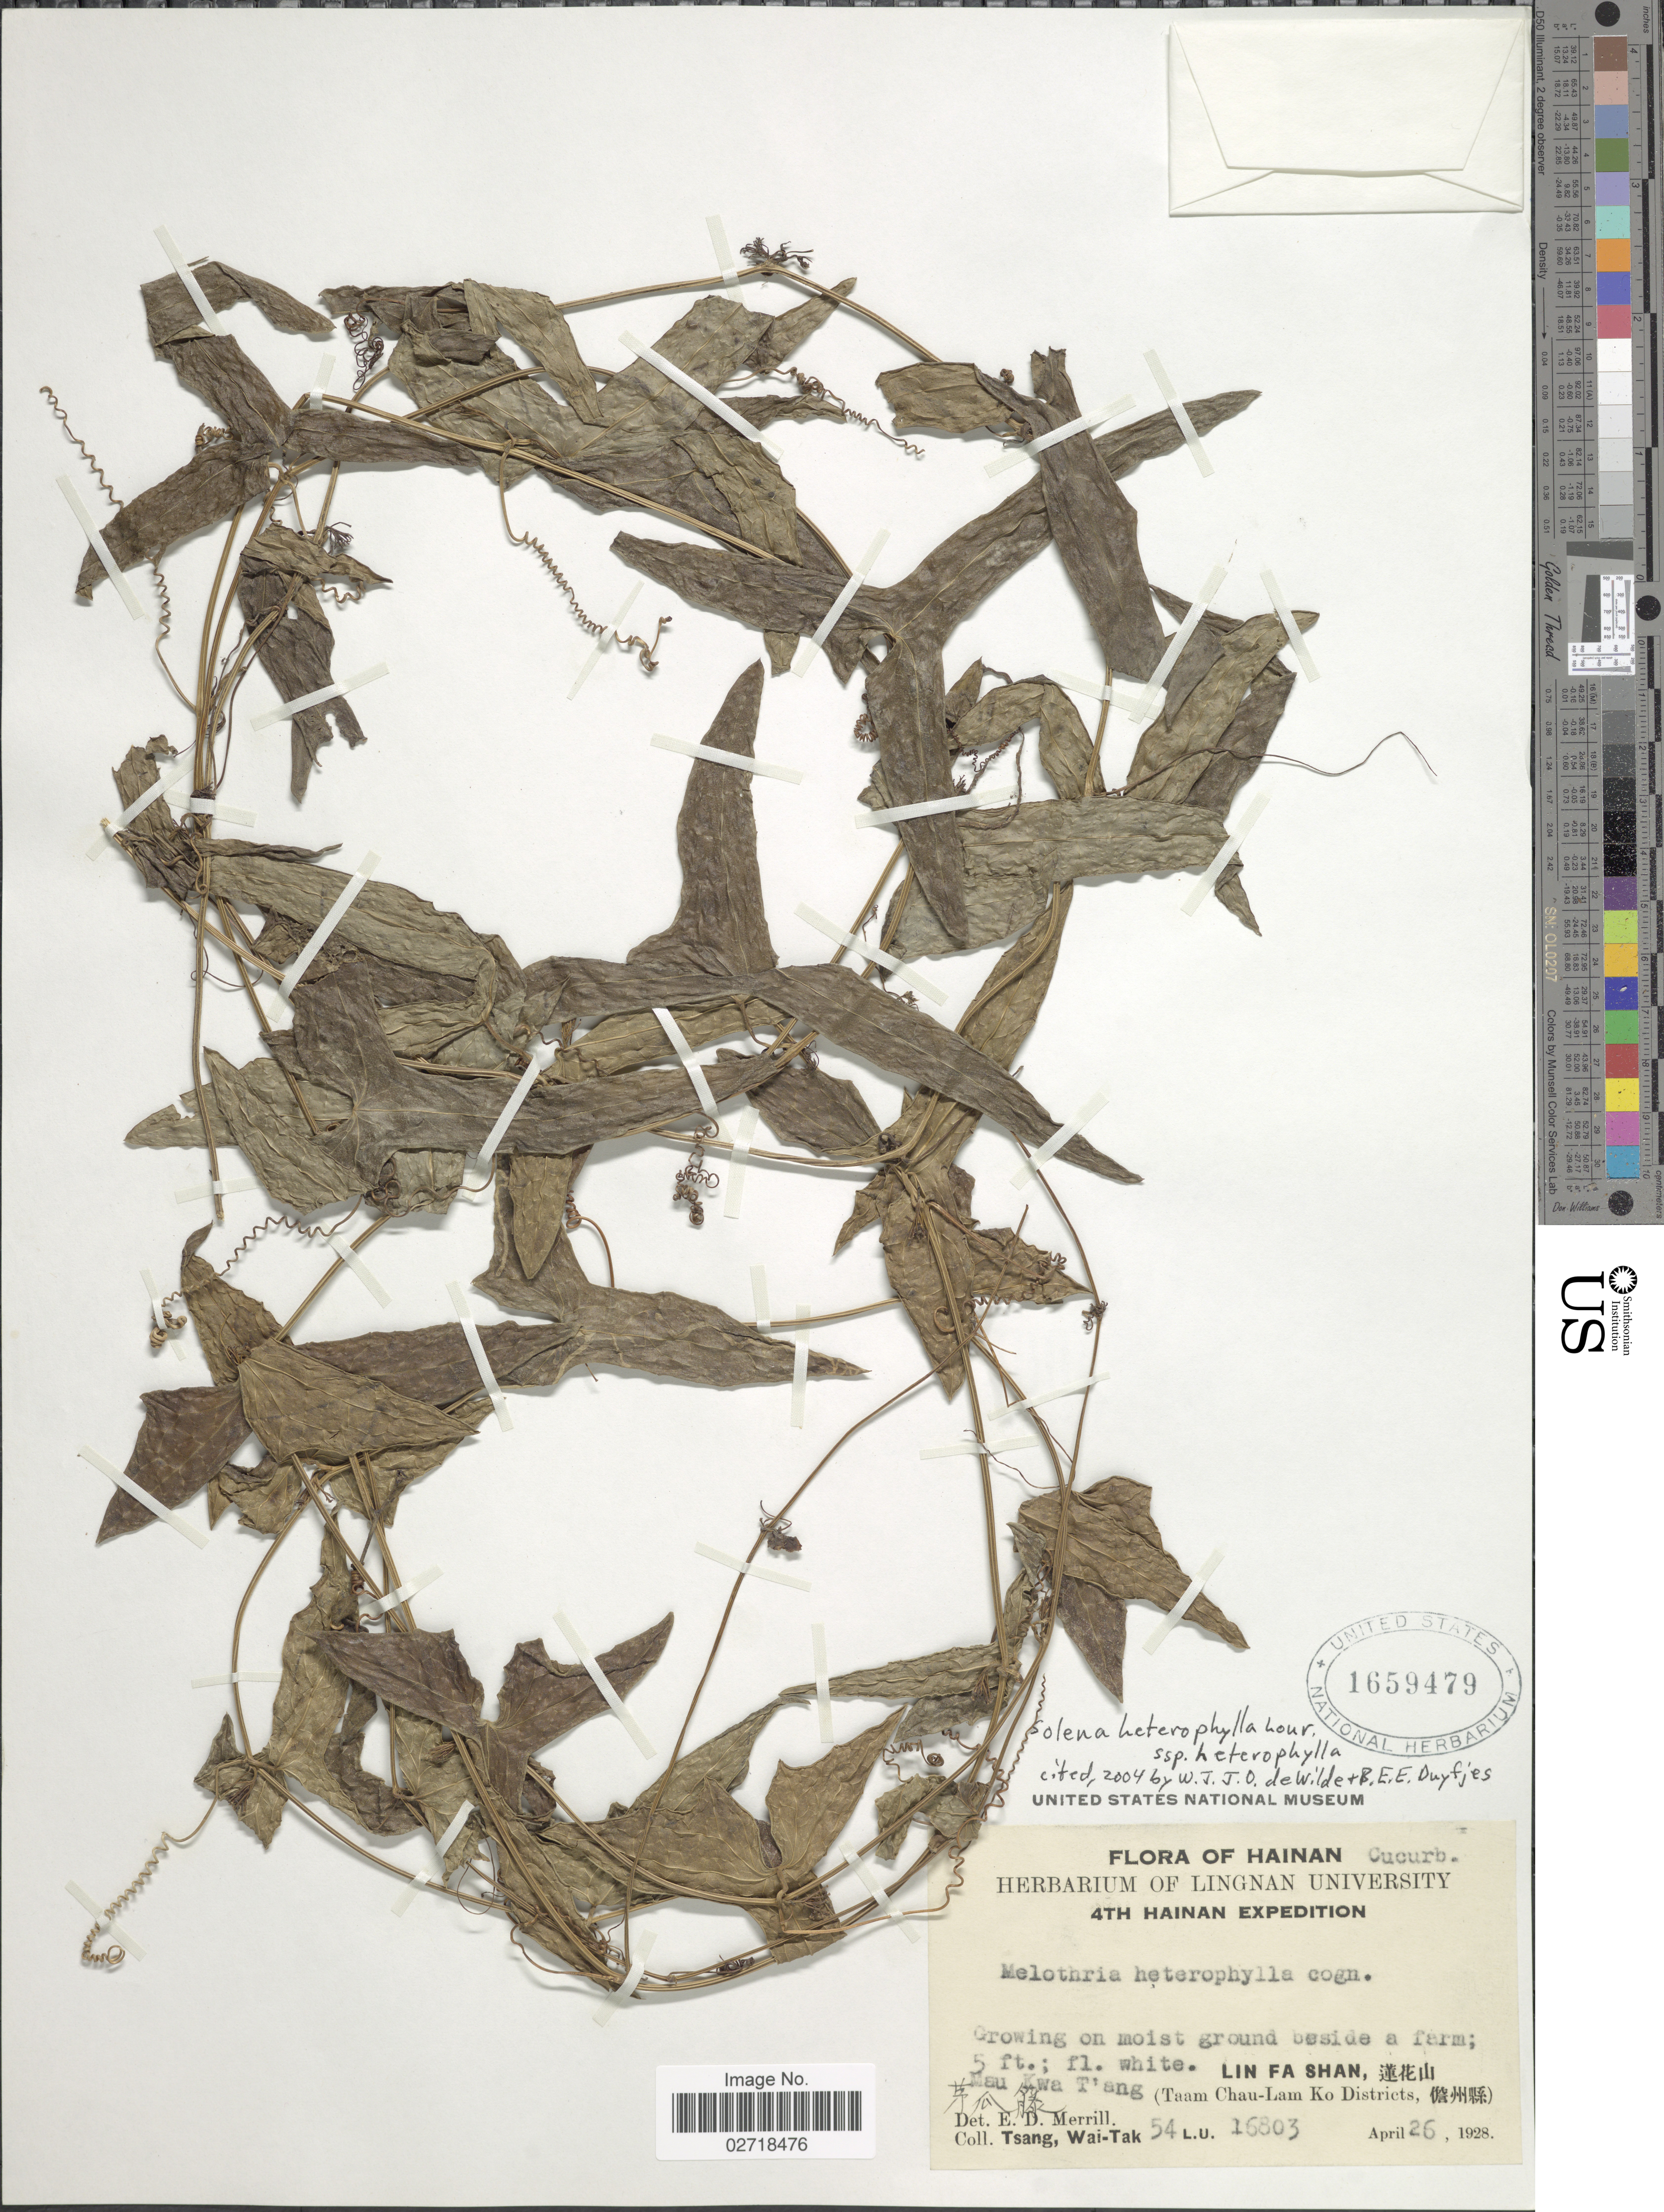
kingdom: Plantae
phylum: Tracheophyta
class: Magnoliopsida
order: Cucurbitales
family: Cucurbitaceae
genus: Solena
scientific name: Solena heterophylla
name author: Lour.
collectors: W. T. Tsang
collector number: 54/16803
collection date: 1928-04-26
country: China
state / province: Hainan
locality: Mau Kwa T'ang. Lin Fa Shan. (Taam Chau-Lam Ko Districts)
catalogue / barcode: US 1659479